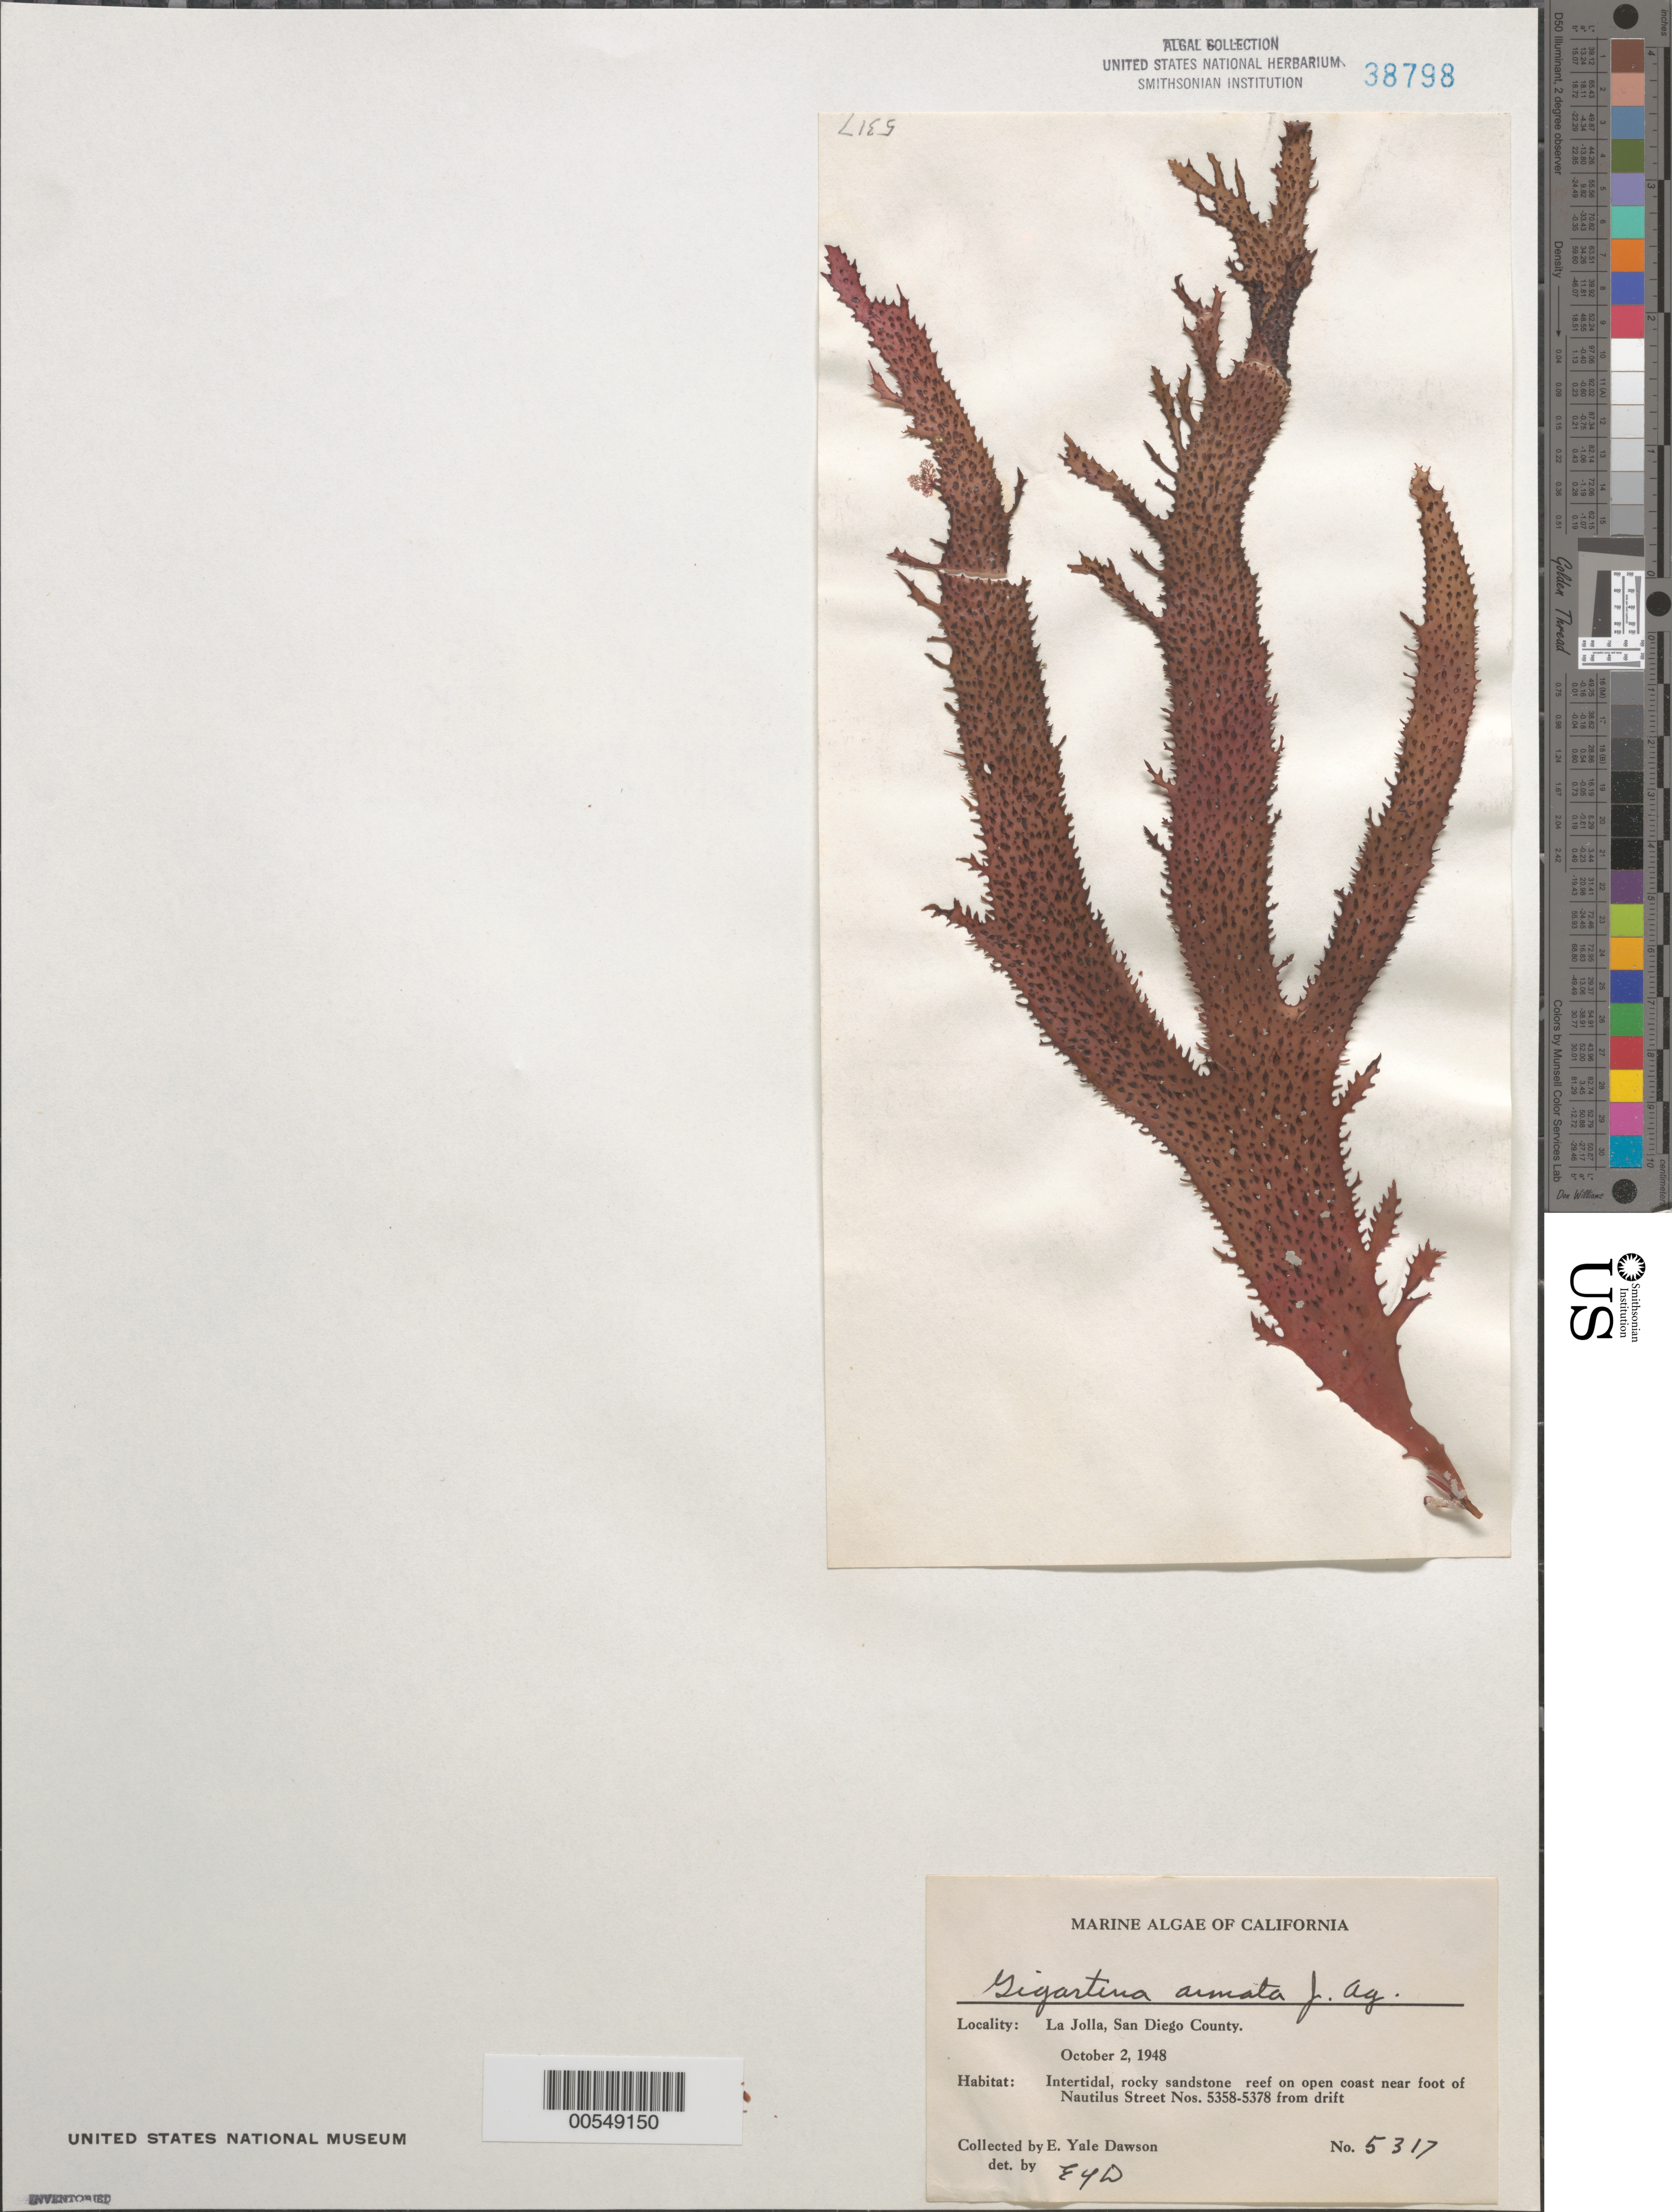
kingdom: Plantae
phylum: Rhodophyta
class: Florideophyceae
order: Gigartinales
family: Gigartinaceae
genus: Chondracanthus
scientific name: Chondracanthus spinosus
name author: (Kütz.) Guiry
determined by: Algae name updating Project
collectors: E. Y. Dawson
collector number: EYD 5317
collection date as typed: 02 Oct 1948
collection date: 1948-10-02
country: United States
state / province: California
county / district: San Diego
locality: La Jolla, near foot of Nautilus Street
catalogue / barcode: US 38798